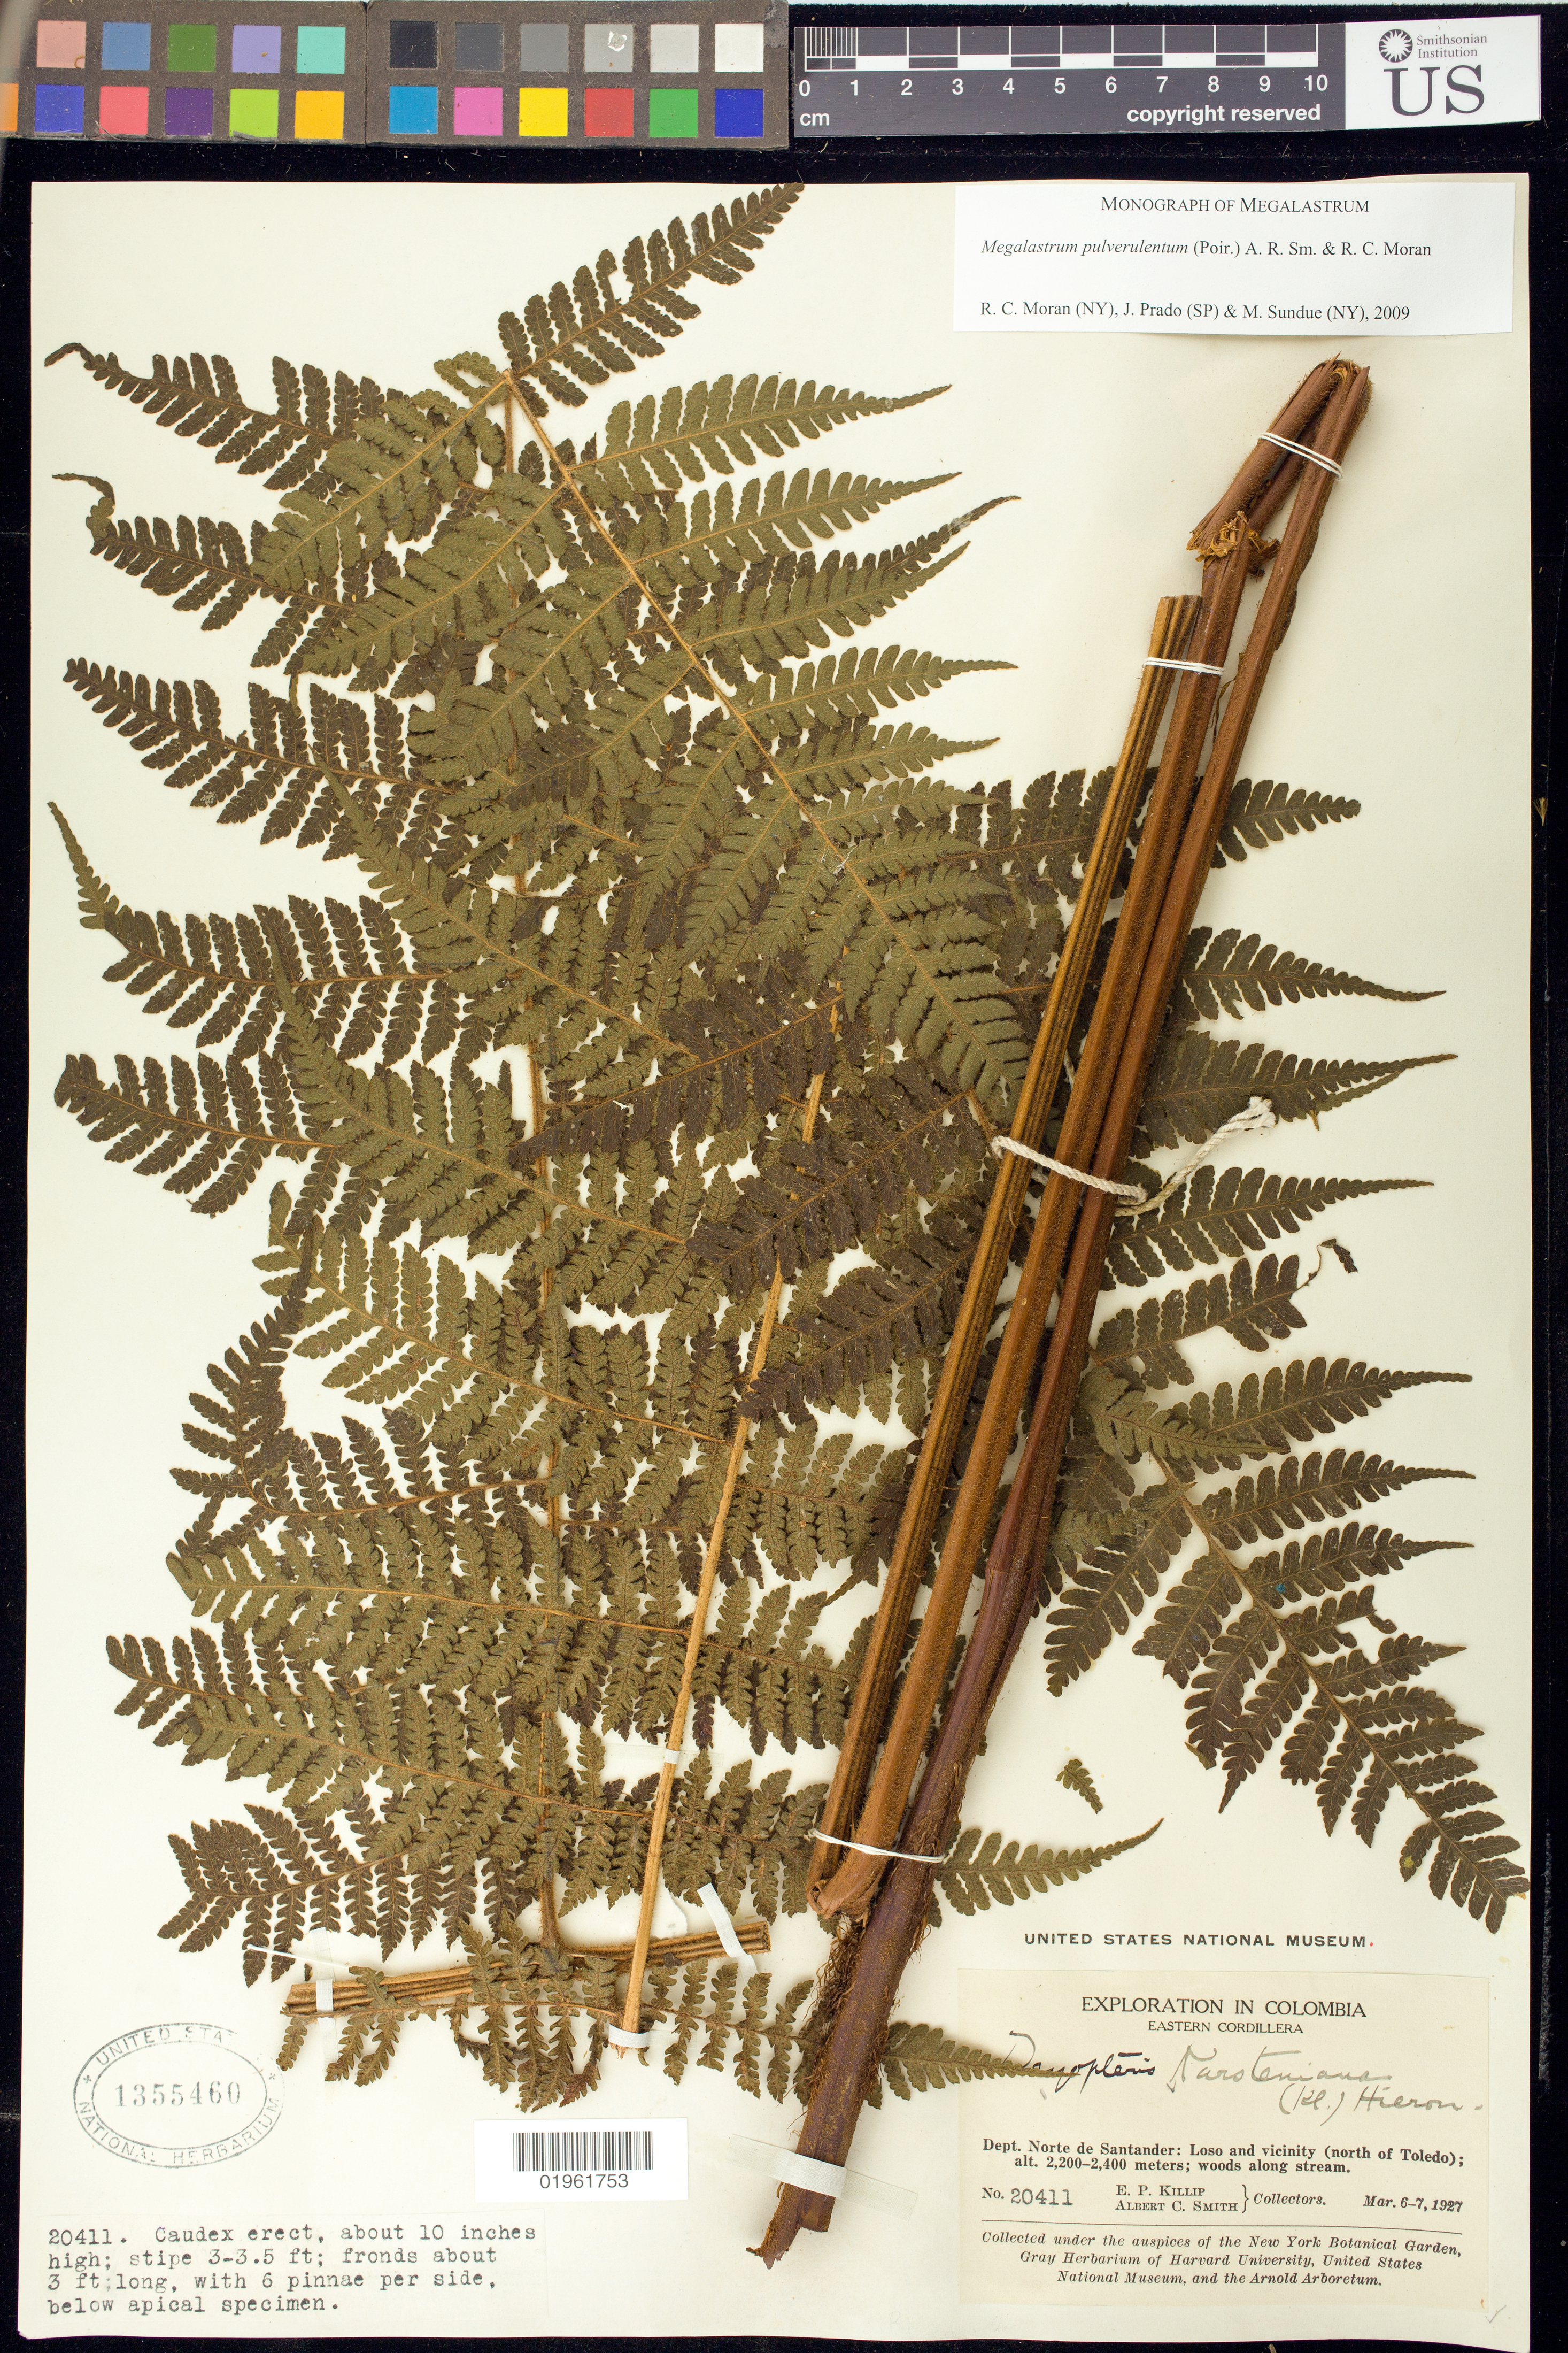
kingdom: Plantae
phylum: Tracheophyta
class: Polypodiopsida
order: Polypodiales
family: Dryopteridaceae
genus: Megalastrum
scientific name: Megalastrum pulverulentum var. heydei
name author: (C. Chr.) A.R. Sm. & R.C. Moran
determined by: Moran, R. C.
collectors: E. P. Killip & A. C. Smith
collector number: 20411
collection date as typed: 06 Mar 1927 to 07 Mar 1927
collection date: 1927-03-06/1927-03-07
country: Colombia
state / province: Norte de Santander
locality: Loso & vicinity, N of Toledo, eastern Cordillera.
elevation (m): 2200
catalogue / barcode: US 1355460